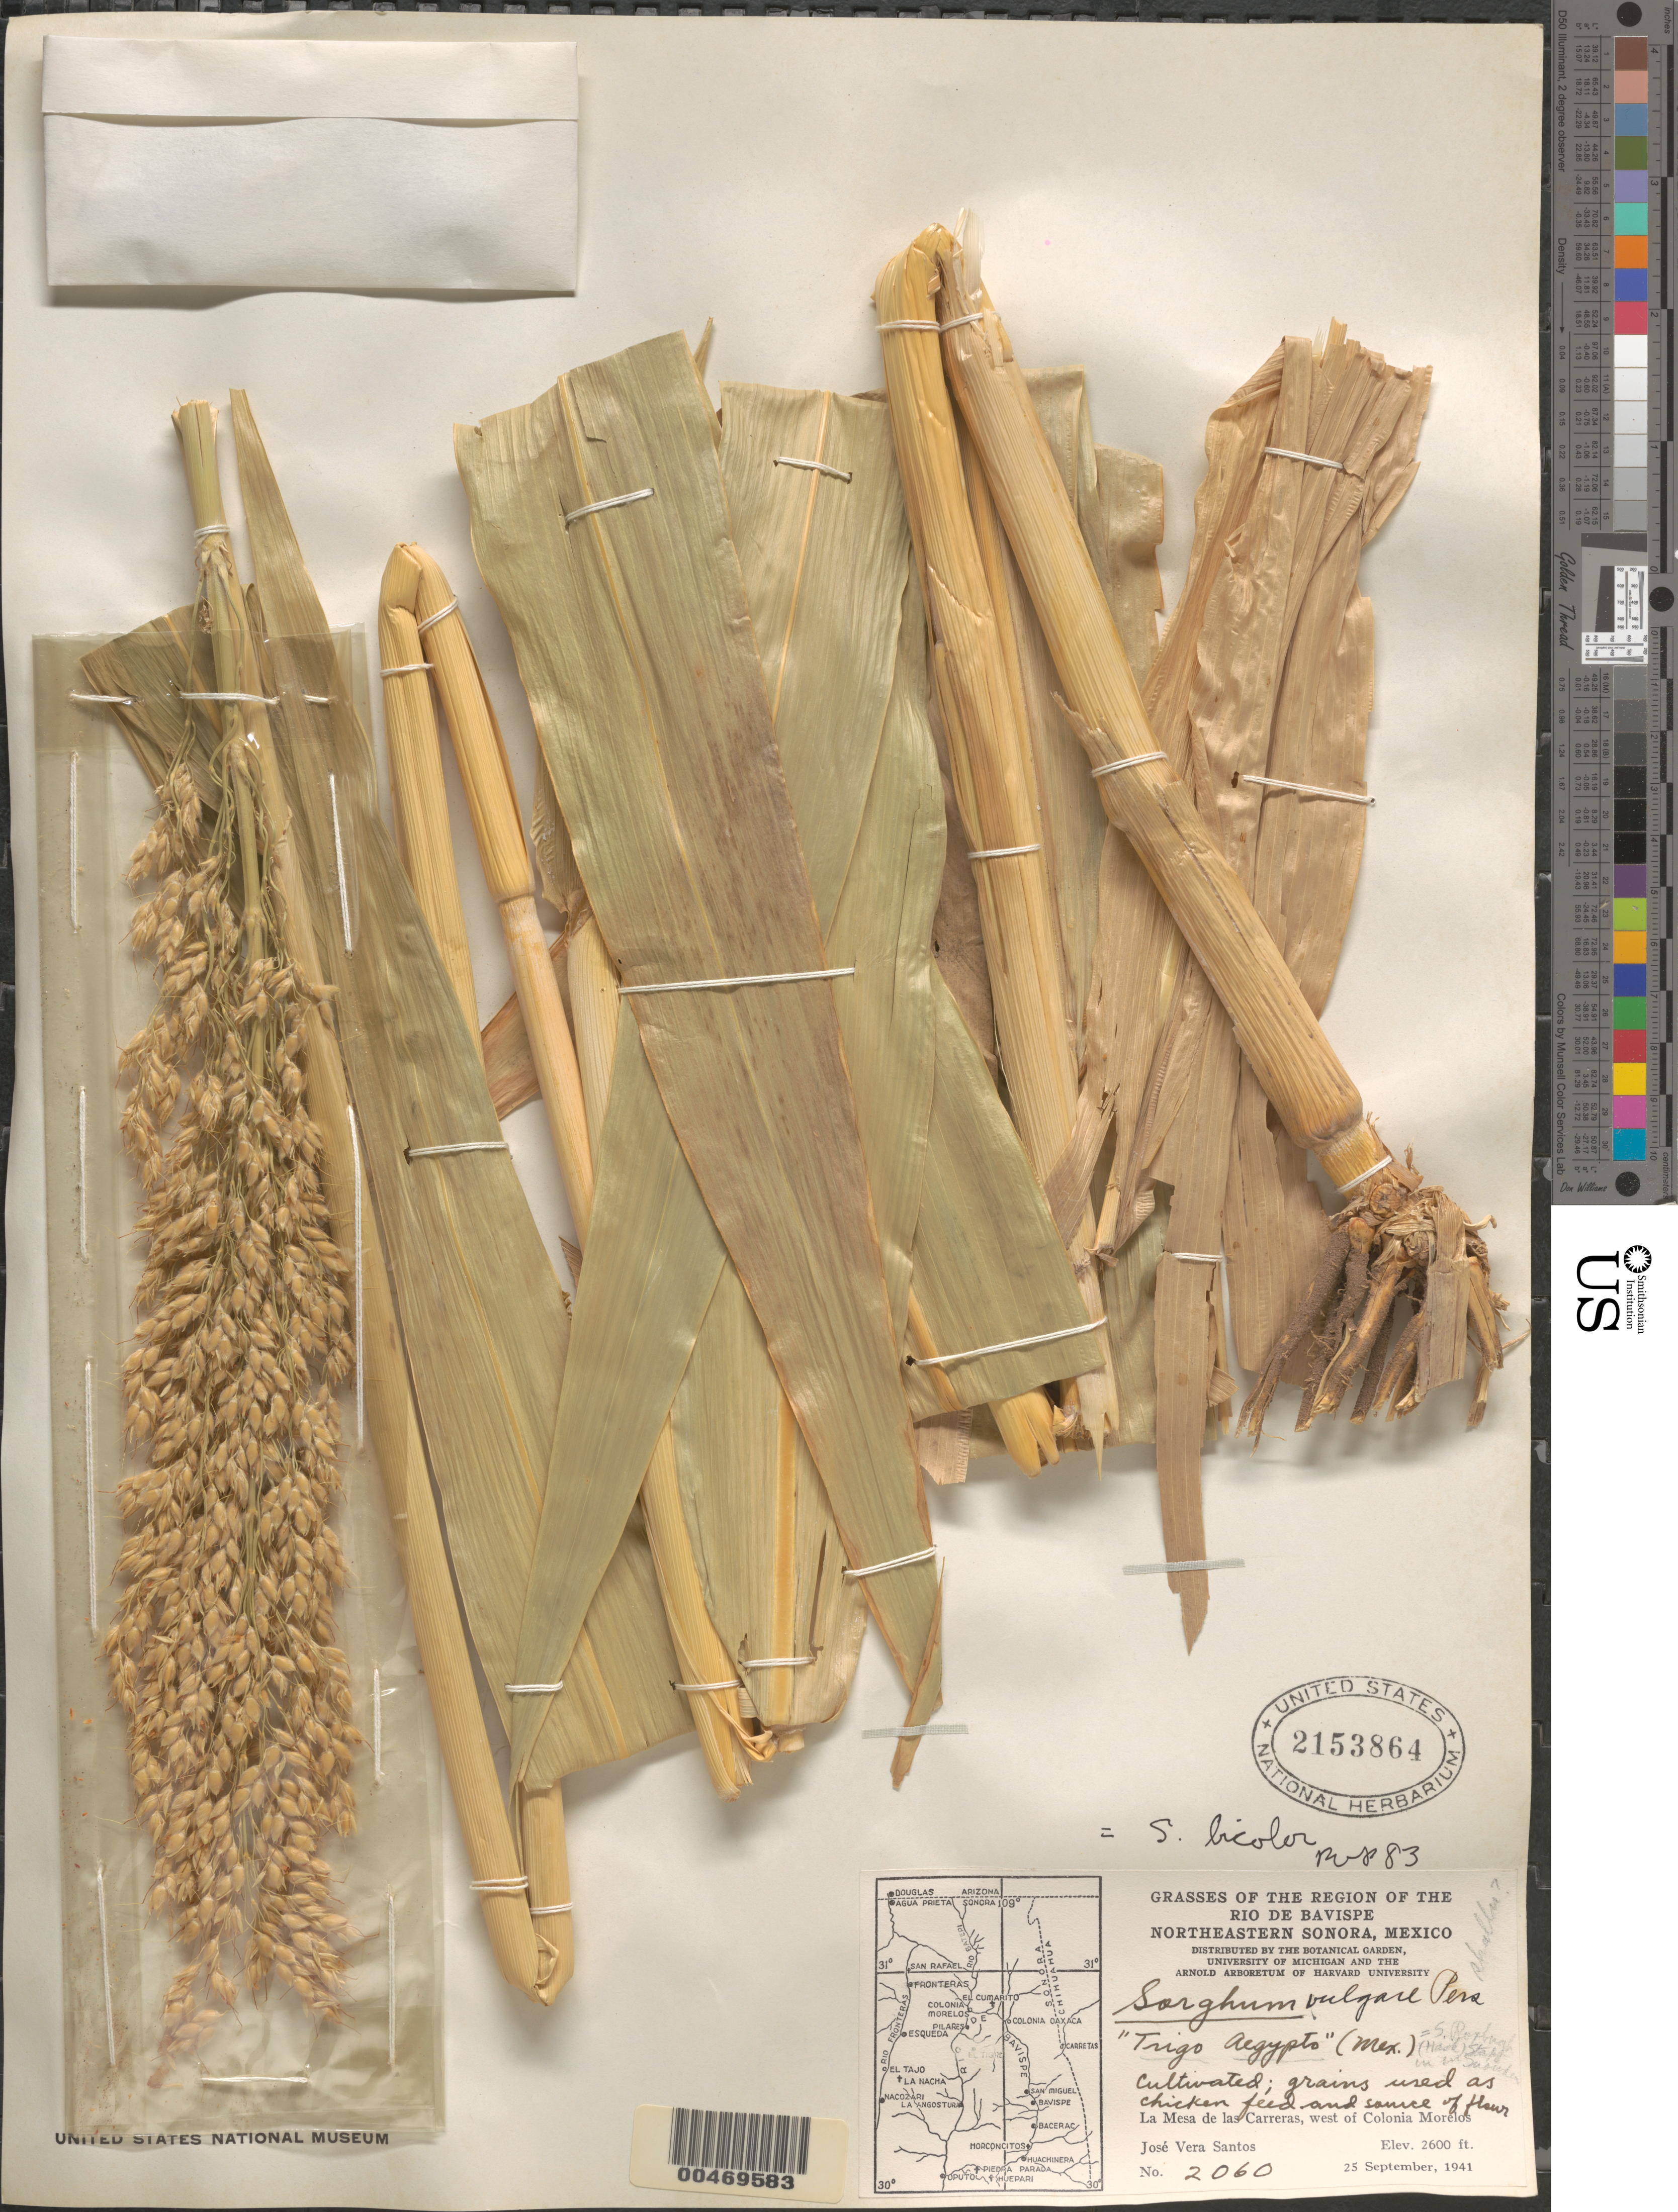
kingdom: Plantae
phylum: Tracheophyta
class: Liliopsida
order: Poales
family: Poaceae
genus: Sorghum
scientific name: Sorghum bicolor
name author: (L.) Moench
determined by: Pohl, R. W.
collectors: J. V. Santos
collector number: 2060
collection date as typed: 25 Sep 1941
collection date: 1941-09-25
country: Mexico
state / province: Sonora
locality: Region of the Rio de Bavispe, NE Sonora, La Mesa de las Carreras, W of Colonia Morelos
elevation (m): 792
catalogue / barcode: US 2153864